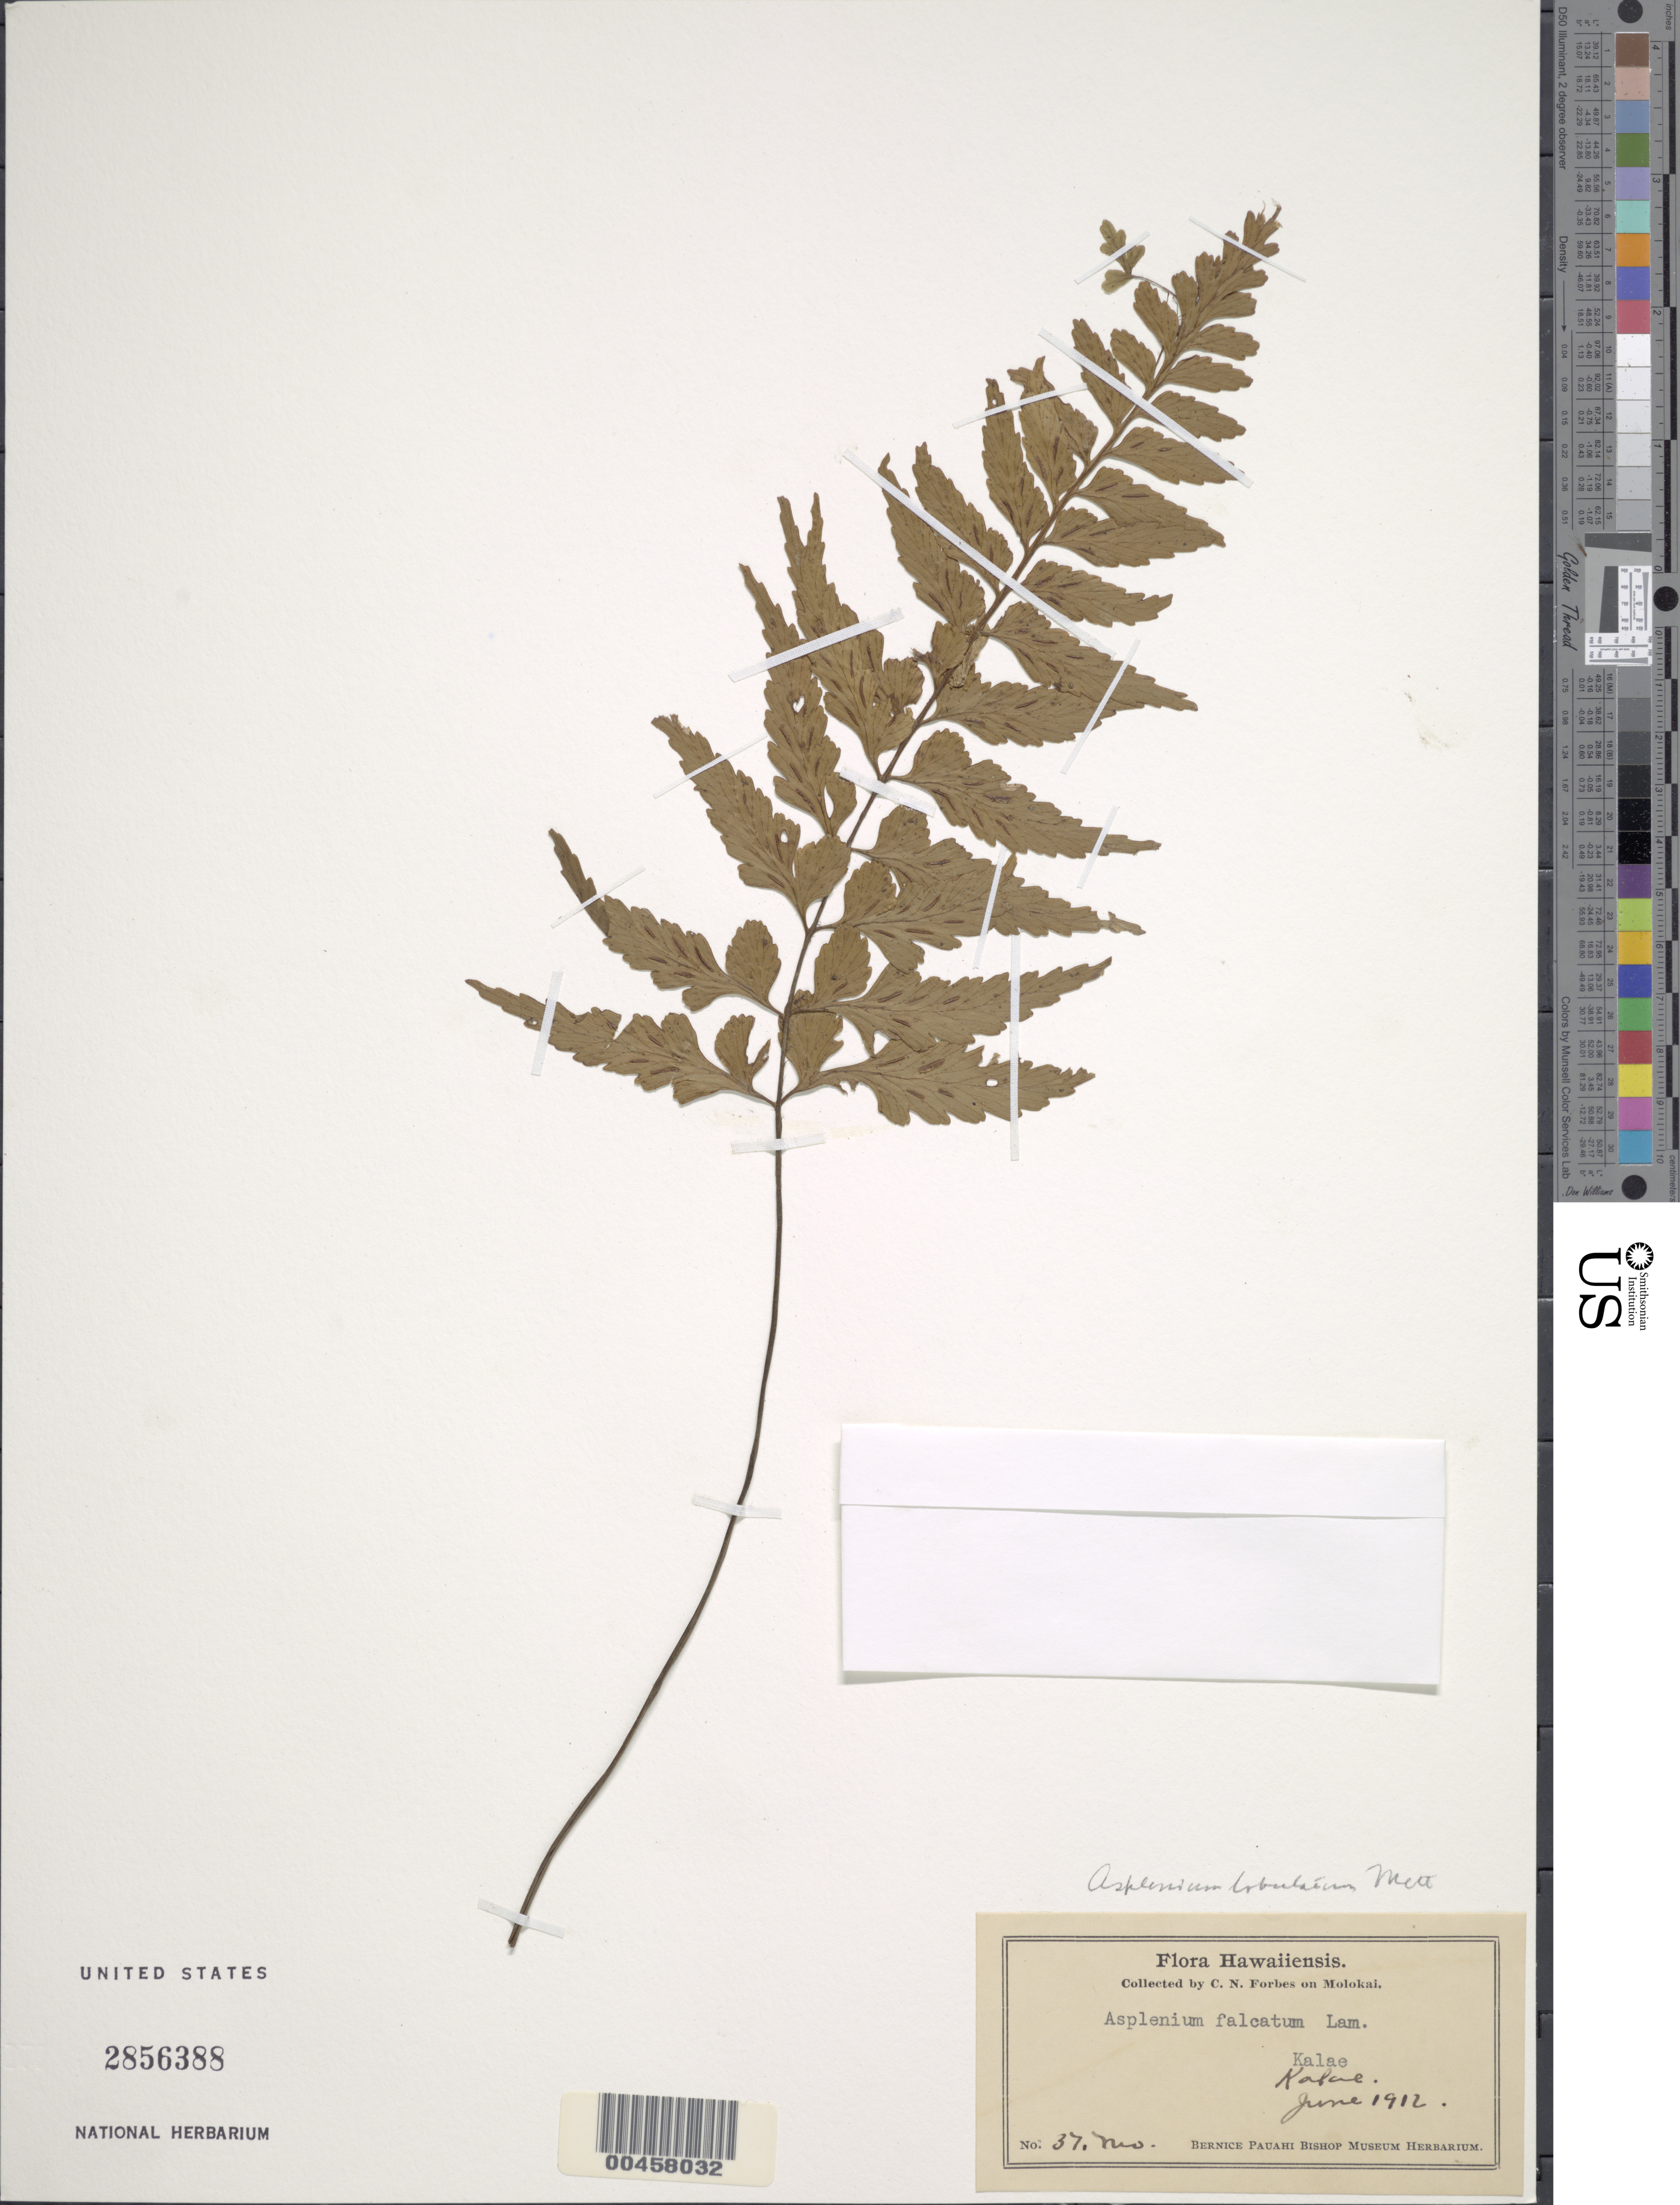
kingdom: Plantae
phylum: Tracheophyta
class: Polypodiopsida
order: Polypodiales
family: Aspleniaceae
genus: Asplenium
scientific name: Asplenium lobulatum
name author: Mett.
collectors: C. N. Forbes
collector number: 37.Mo.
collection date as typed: Jun 1912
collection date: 1912-06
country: United States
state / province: Hawaii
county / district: Maui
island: Moloka'i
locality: Kalae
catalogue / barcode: US 2856388